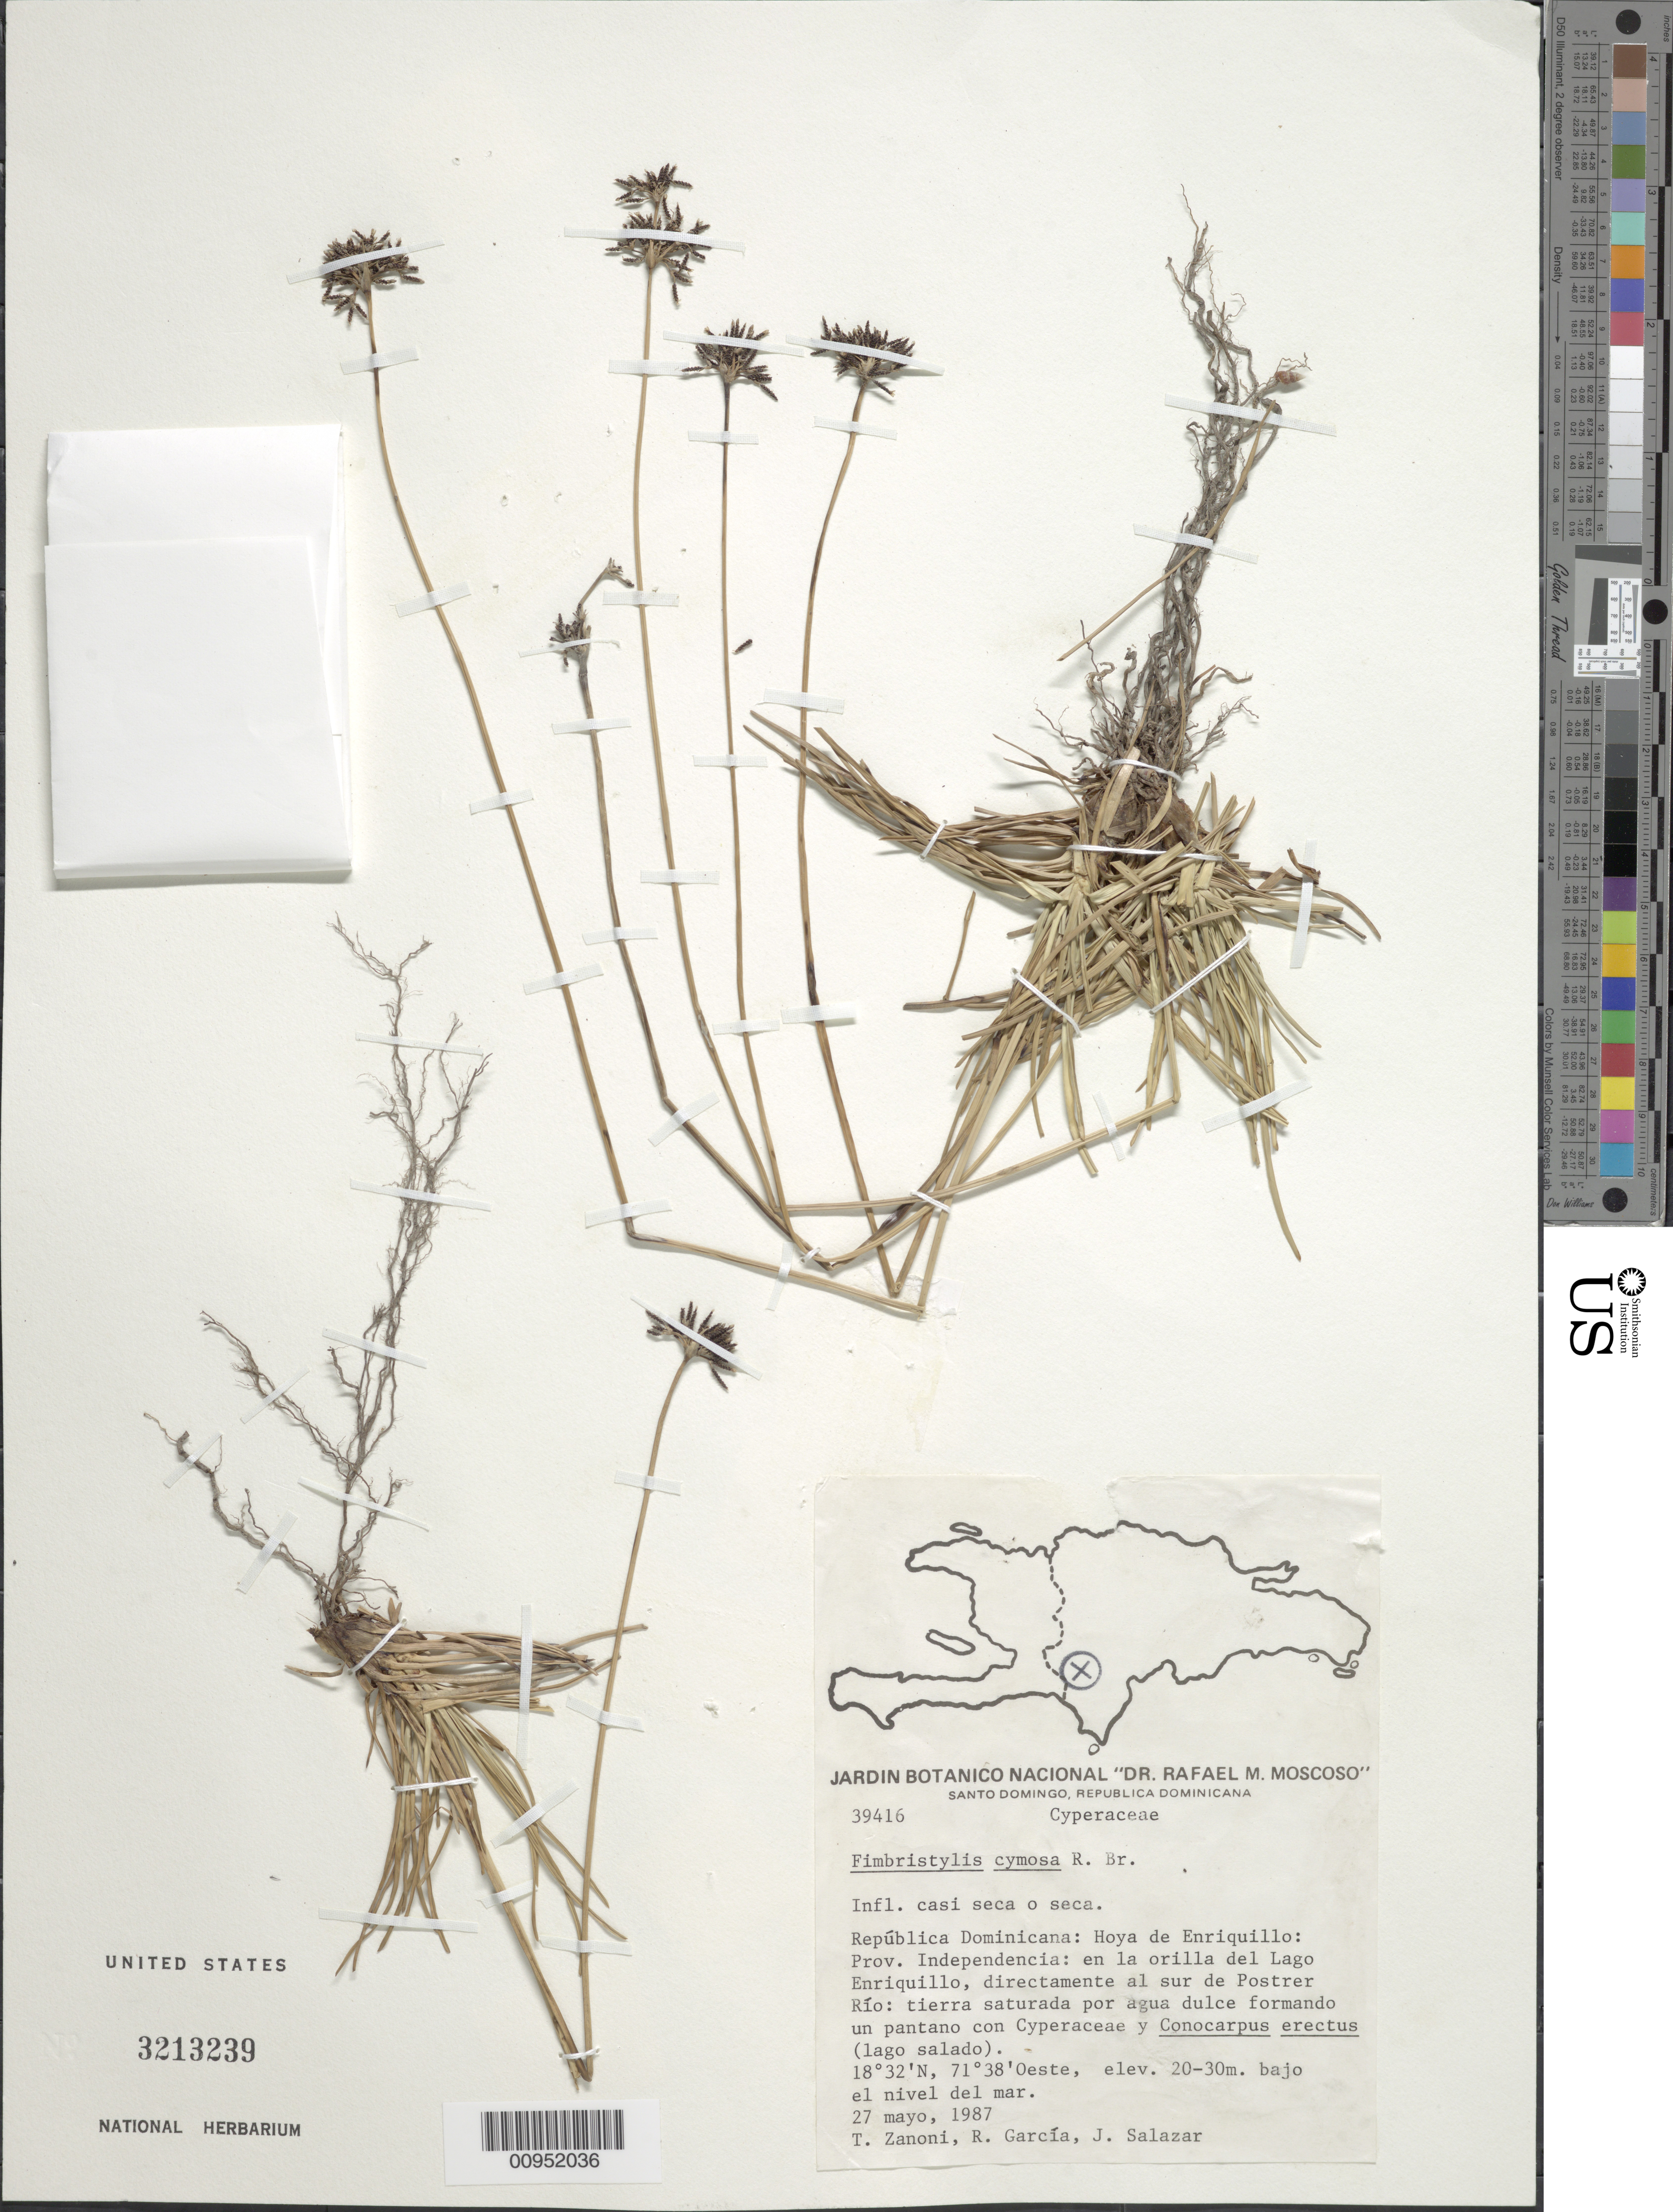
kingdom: Plantae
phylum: Tracheophyta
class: Liliopsida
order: Poales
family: Cyperaceae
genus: Fimbristylis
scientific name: Fimbristylis cymosa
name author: R. Br.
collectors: T. A. Zanoni, R. G. García & J. Salazar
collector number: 39416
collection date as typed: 27 May 1987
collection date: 1987-05-27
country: Dominican Republic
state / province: Independencia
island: Hispaniola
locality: Hoya de Enriquillo, en la orilla del Lago Enriquillos, directamente al sur de Postrer Río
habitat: Tierra saturada por agua dulce formando un pantano con Cyperaceae y Conocarpus erectus (lago salado)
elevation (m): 20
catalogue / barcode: US 3213239